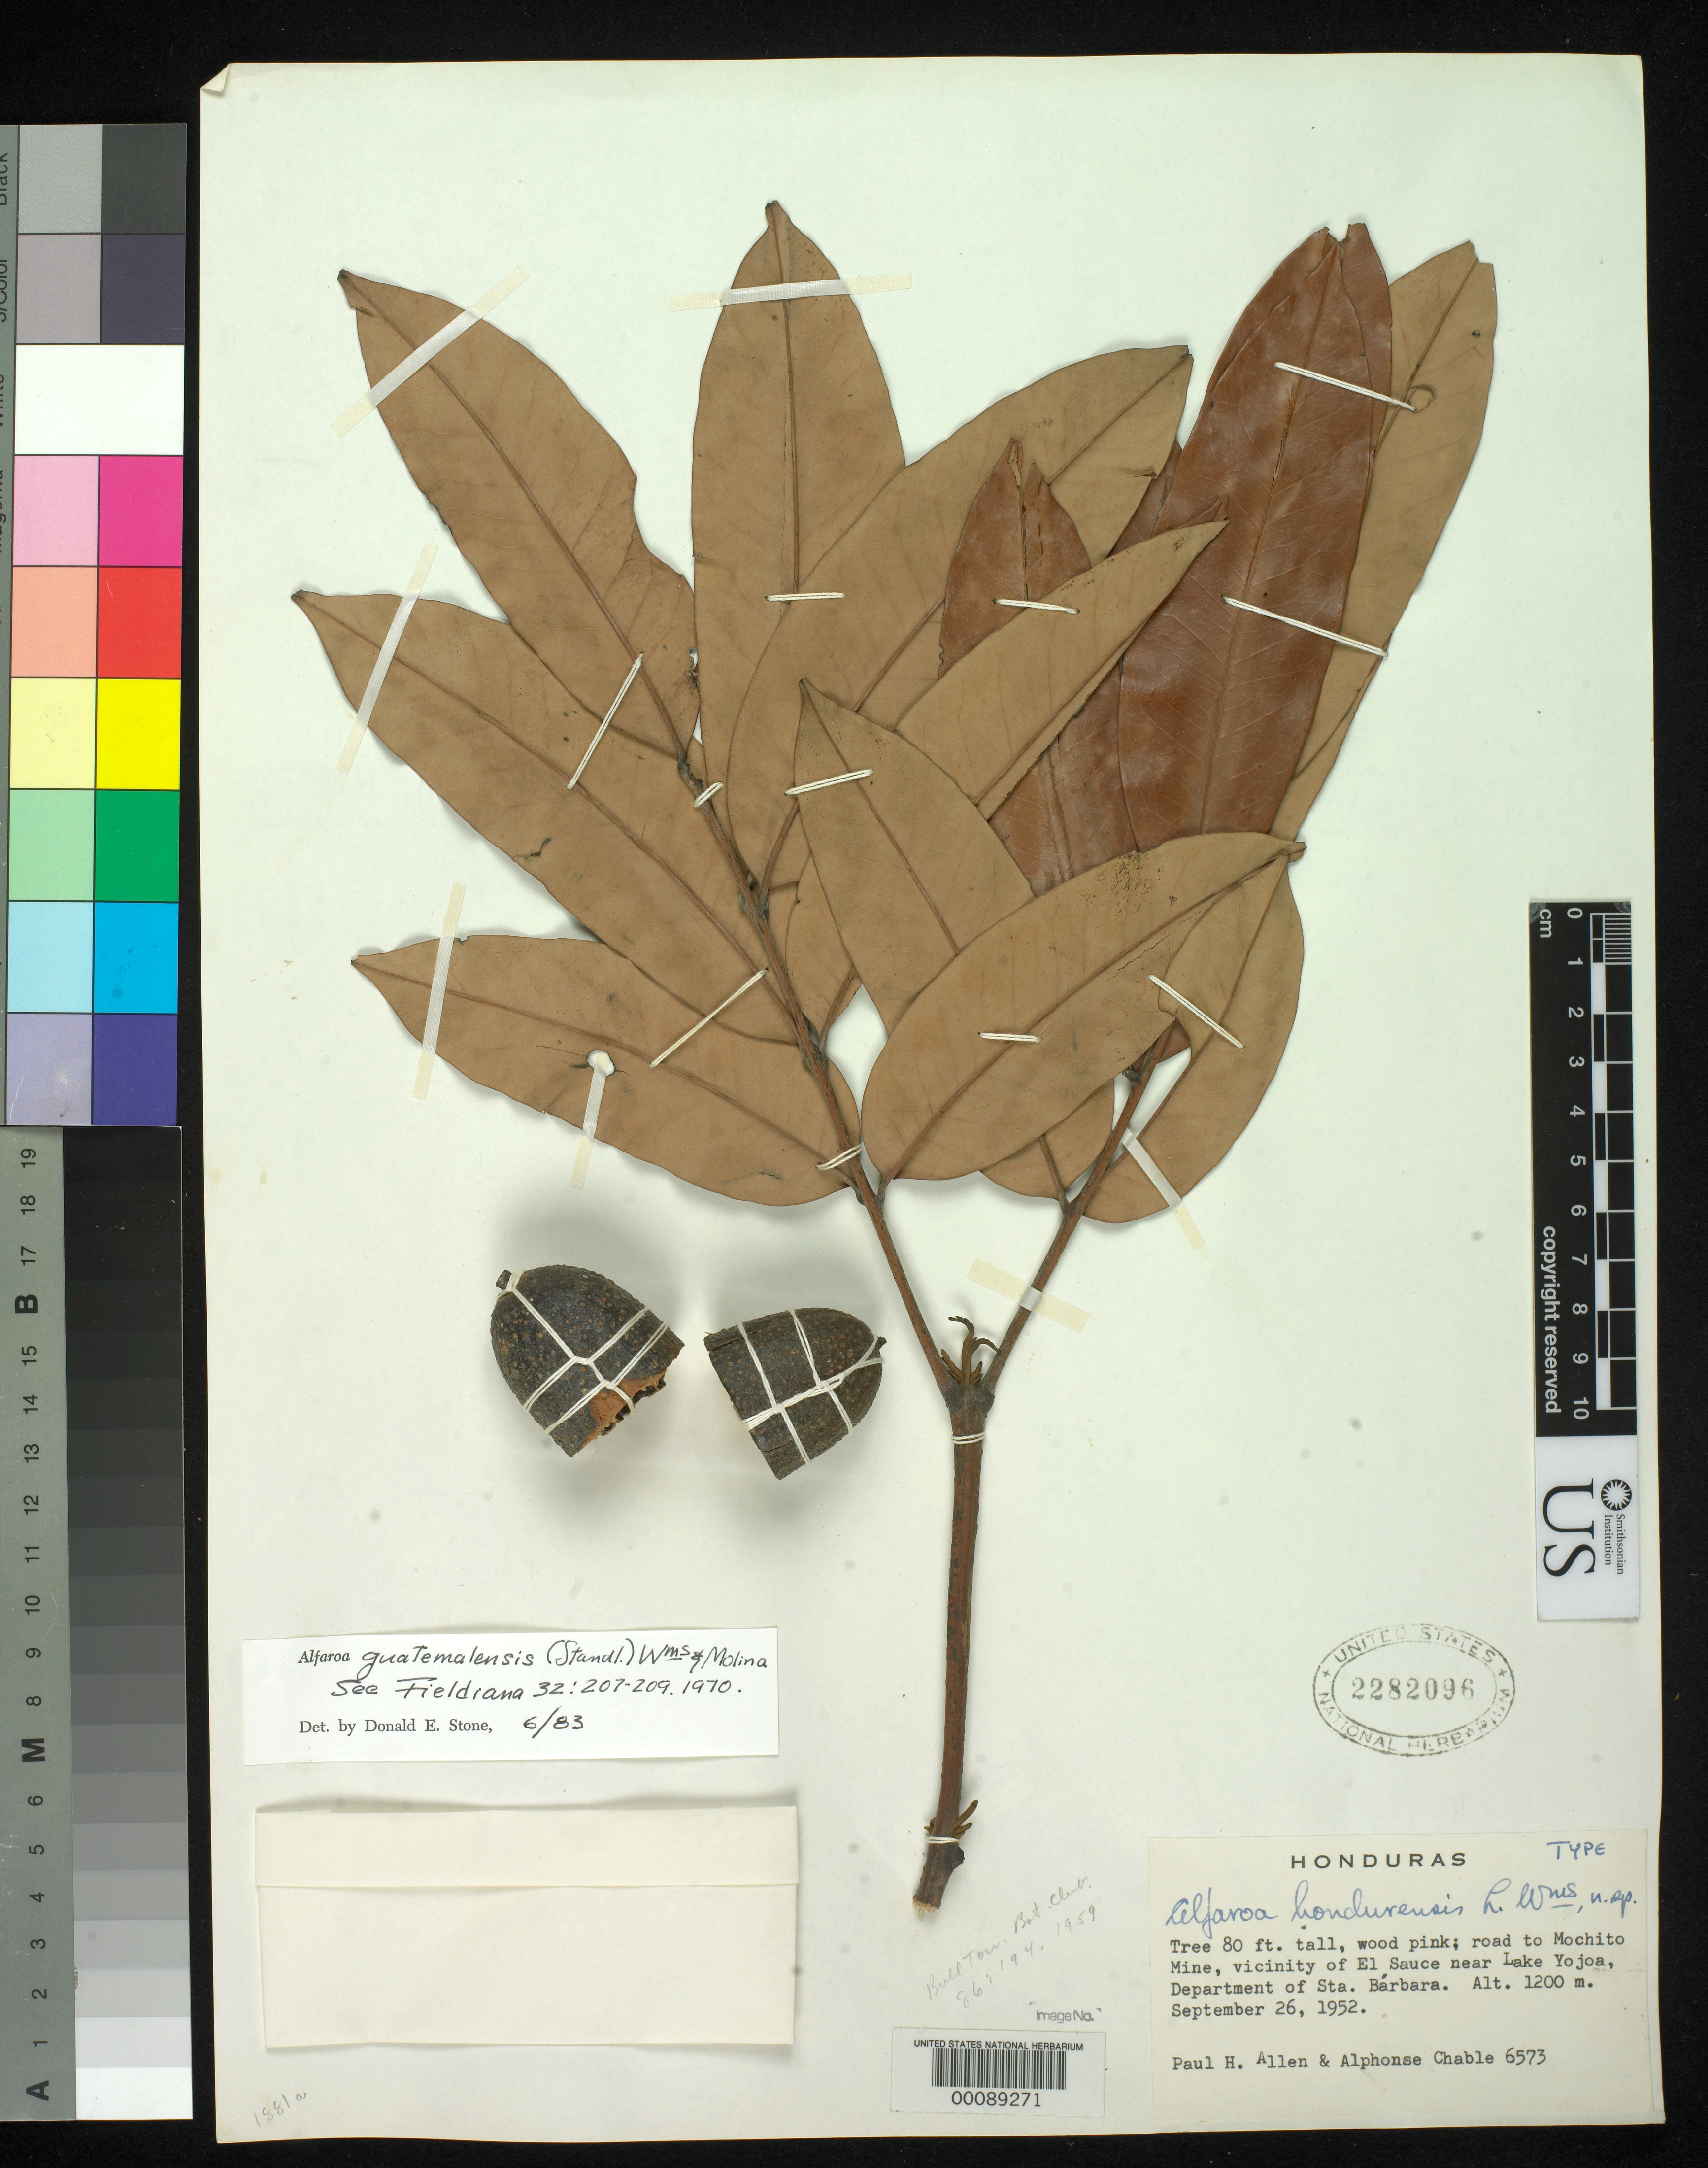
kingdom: Plantae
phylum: Tracheophyta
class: Magnoliopsida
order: Fagales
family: Juglandaceae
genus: Alfaroa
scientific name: Alfaroa hondurensis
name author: L.O. Williams in W.E. Manning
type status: Holotype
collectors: P. H. Allen & A. Chable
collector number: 6573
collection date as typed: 26 Sep 1952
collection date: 1952-09-26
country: Honduras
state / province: Santa Bárbara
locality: Road to Mochito mine, vicinity of El Sauce, near Lake Yojoa.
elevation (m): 1200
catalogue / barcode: US 2282096